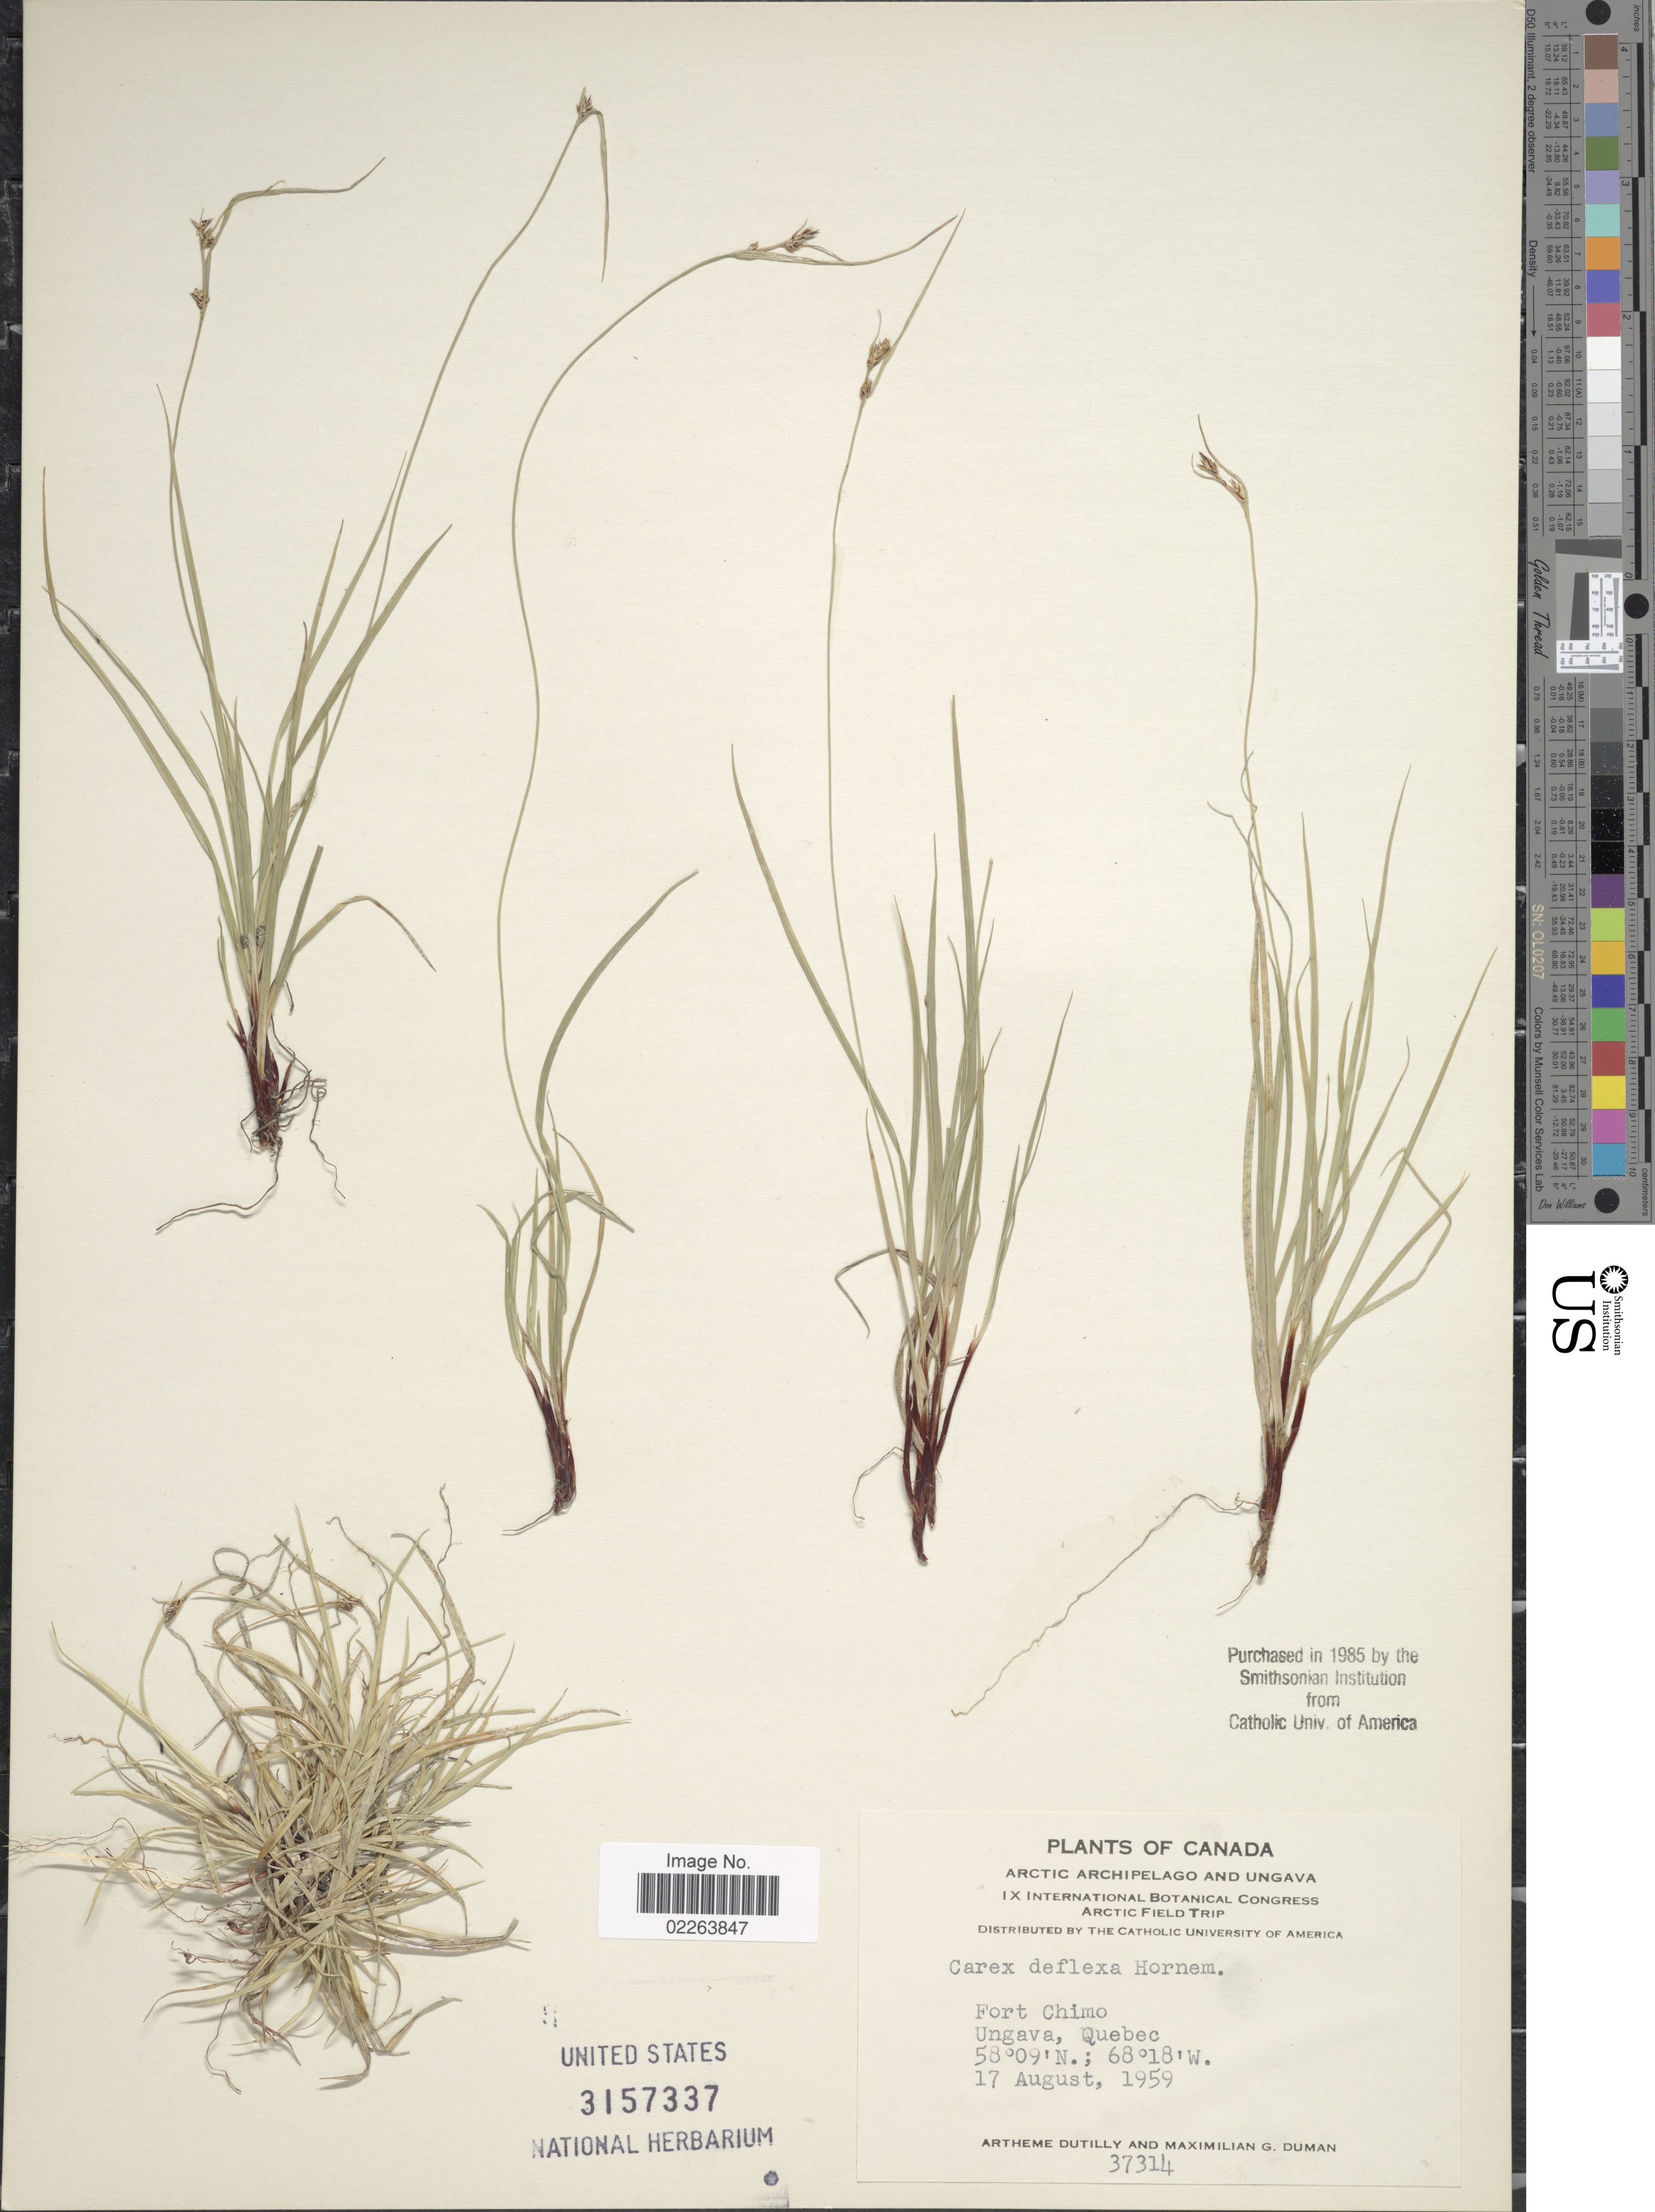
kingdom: Plantae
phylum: Tracheophyta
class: Liliopsida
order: Poales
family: Cyperaceae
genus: Carex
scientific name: Carex deflexa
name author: Hornem.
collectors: A. Dutilly & M. Duman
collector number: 37314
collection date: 1959-08-17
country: Canada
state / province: Quebec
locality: Arctic Archipelago and Ungava, Fort Chimo, Ungava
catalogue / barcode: US 3157337